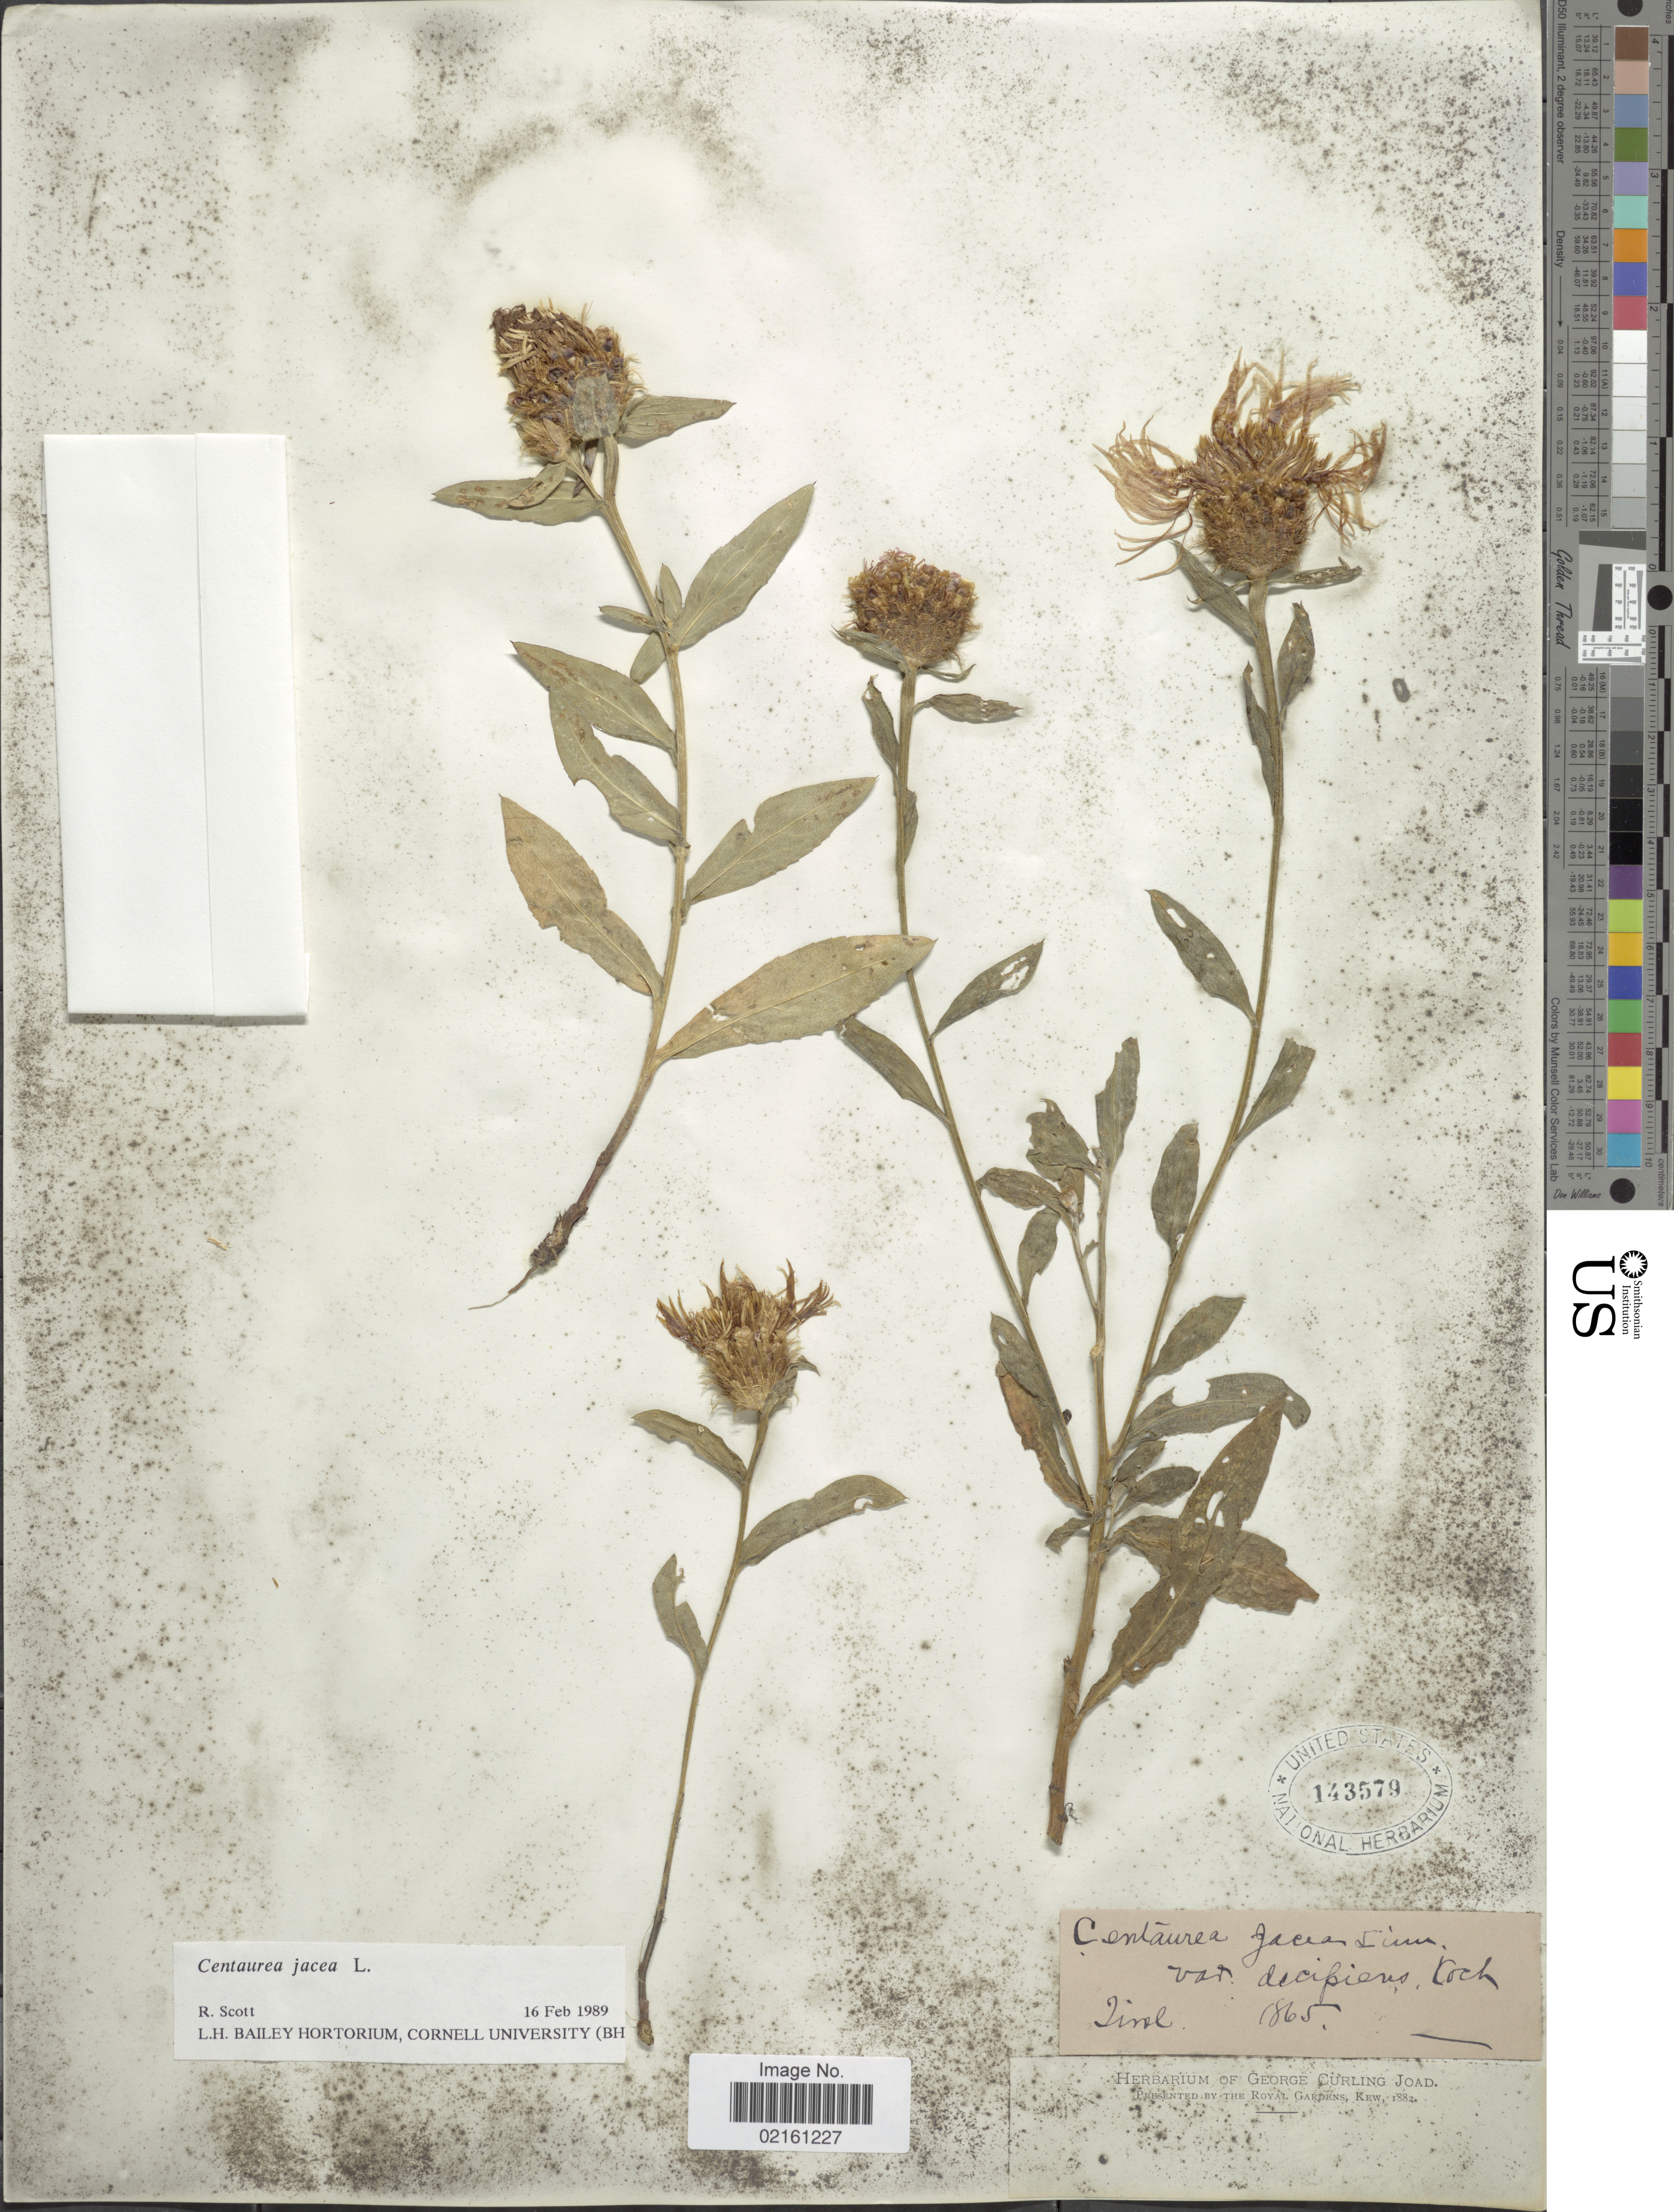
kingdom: Plantae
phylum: Tracheophyta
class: Magnoliopsida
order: Asterales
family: Asteraceae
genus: Centaurea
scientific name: Centaurea jacea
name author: L.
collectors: ex herb. George Curling Joad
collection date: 1865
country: Austria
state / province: Tirol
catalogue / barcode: US 143579